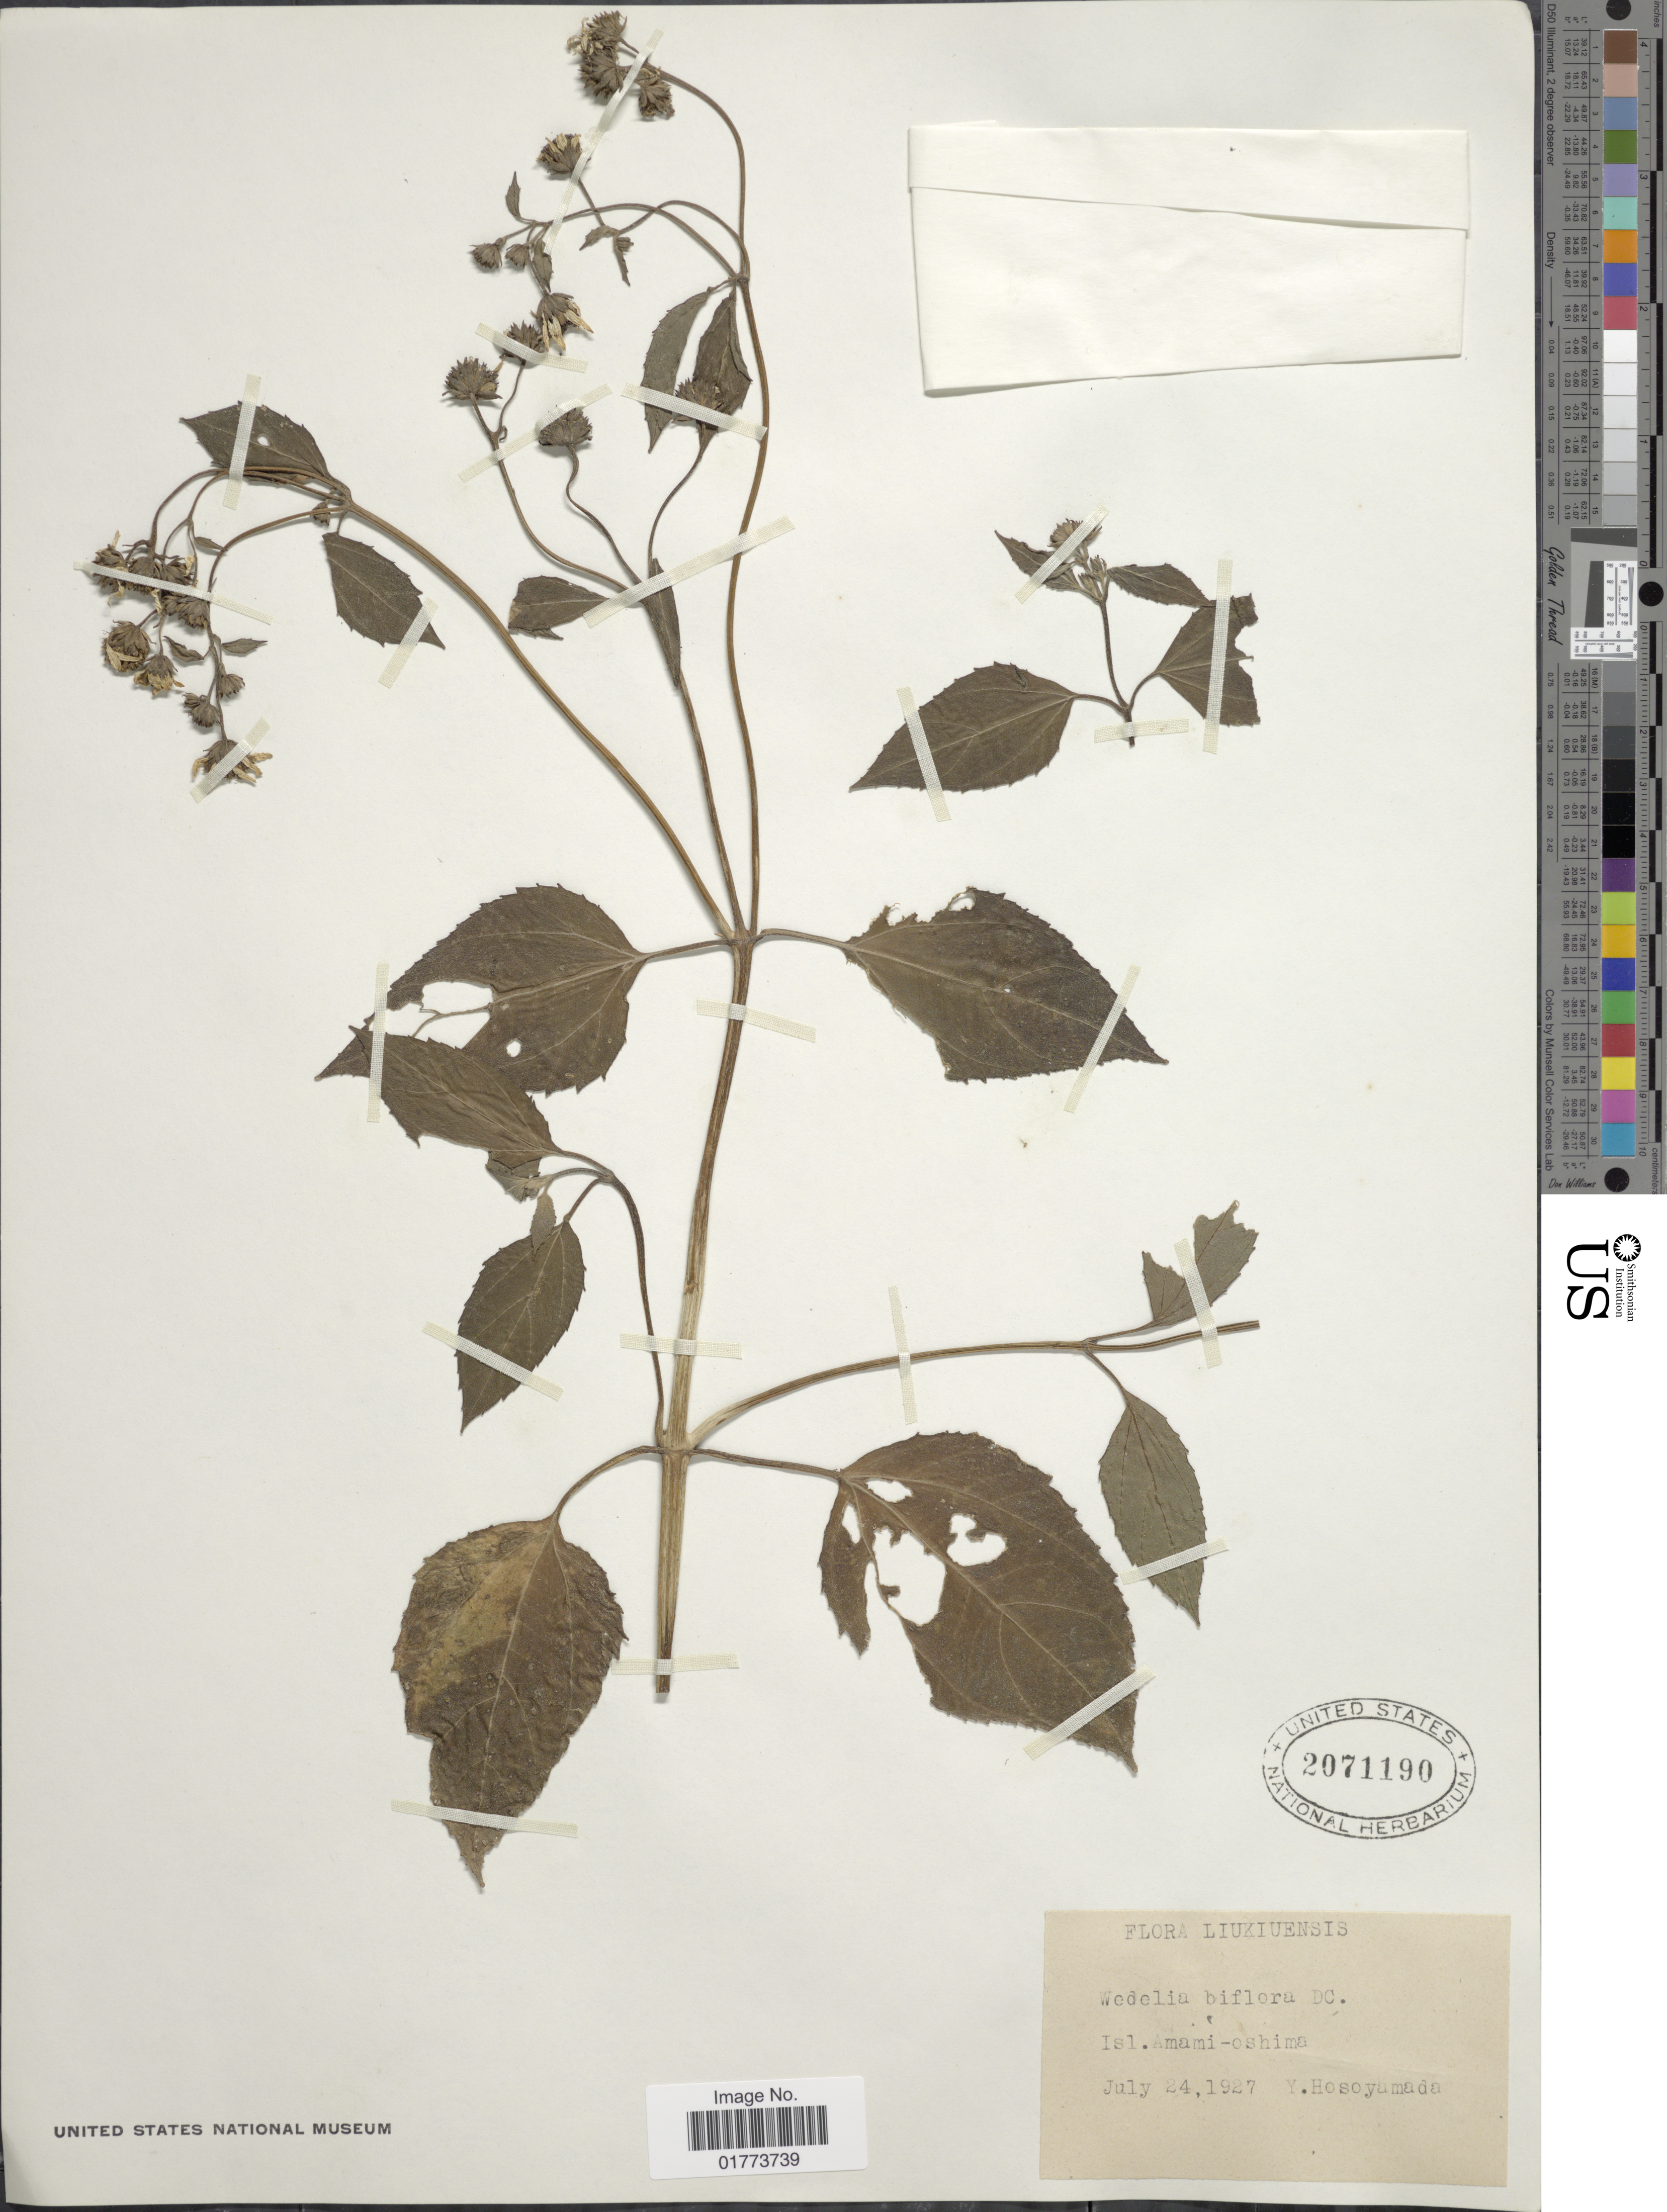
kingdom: Plantae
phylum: Tracheophyta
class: Magnoliopsida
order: Asterales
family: Asteraceae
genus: Wollastonia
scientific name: Wollastonia biflora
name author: (L.) DC.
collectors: Y. Hosoyamada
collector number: s.n;.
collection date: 1927-07-24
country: Japan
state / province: Okinawa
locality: Liukiuensis. Isl. Amami-oshima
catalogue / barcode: US 2071190